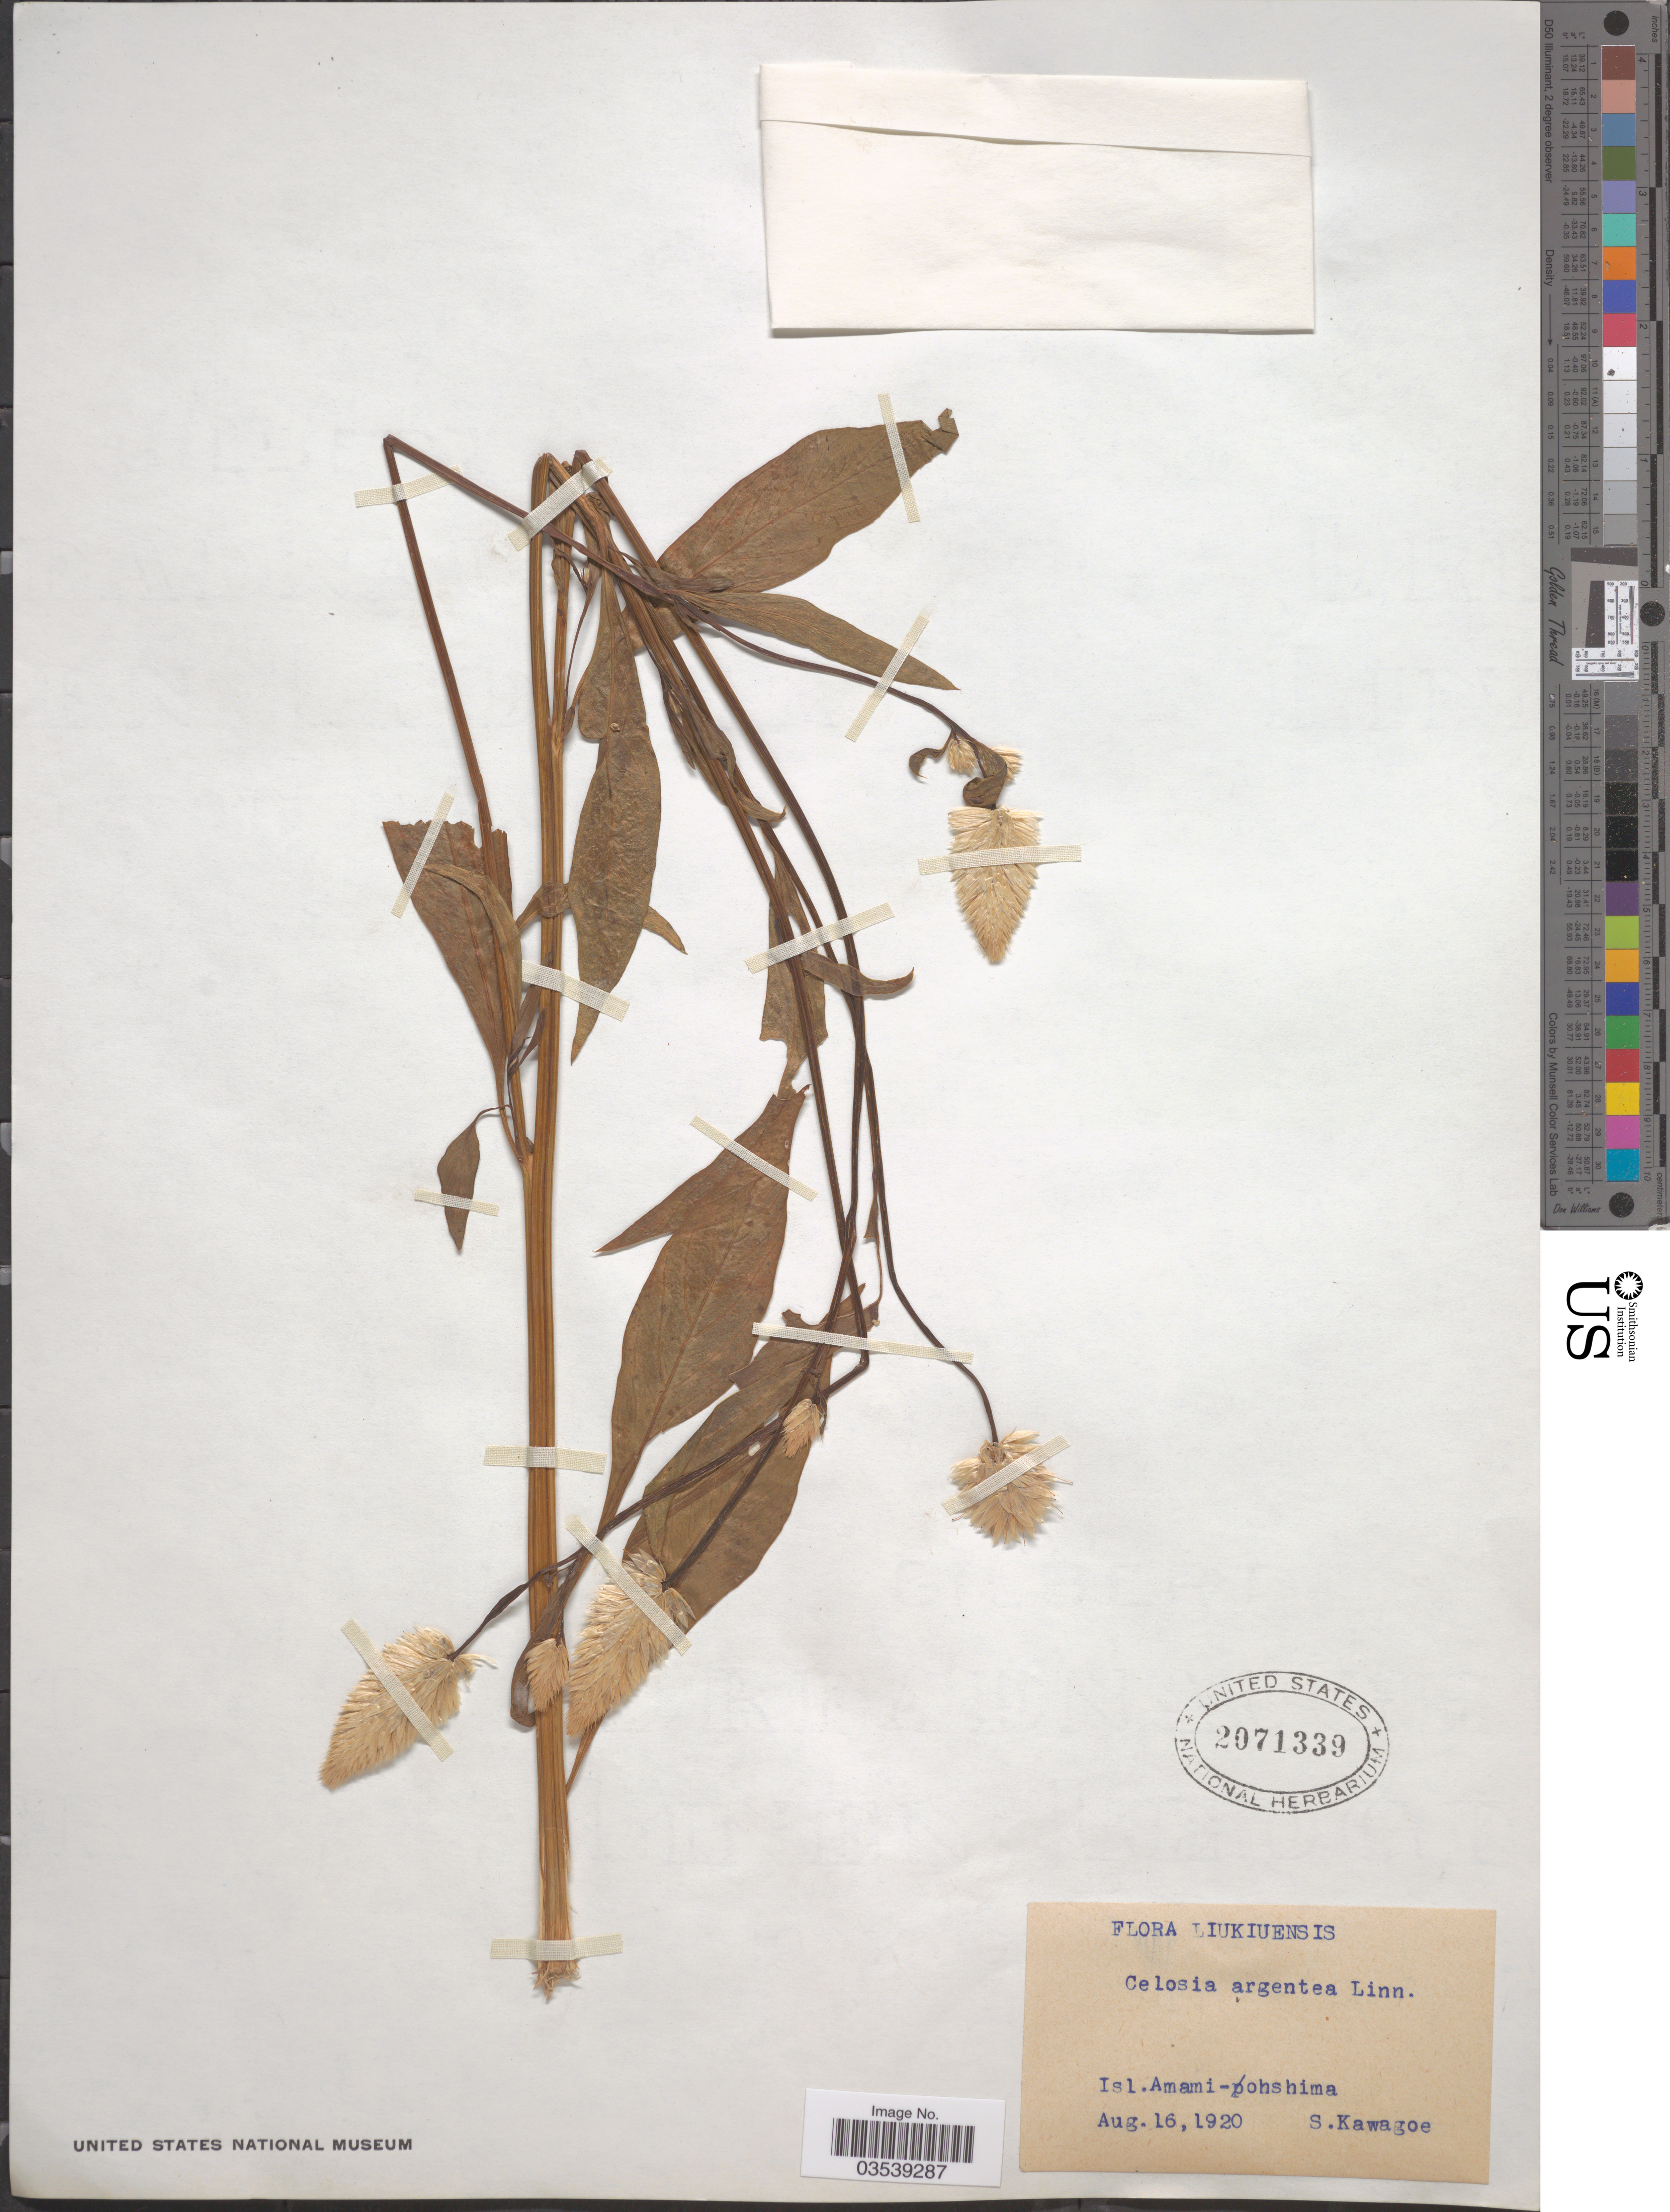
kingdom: Plantae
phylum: Tracheophyta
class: Magnoliopsida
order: Caryophyllales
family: Amaranthaceae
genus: Celosia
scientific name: Celosia argentea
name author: L.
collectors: S. Kawagoe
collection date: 1920-08-16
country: Japan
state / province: Okinawa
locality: Liukiuensis. Isl. Amami-ohshima.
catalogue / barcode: US 2071339